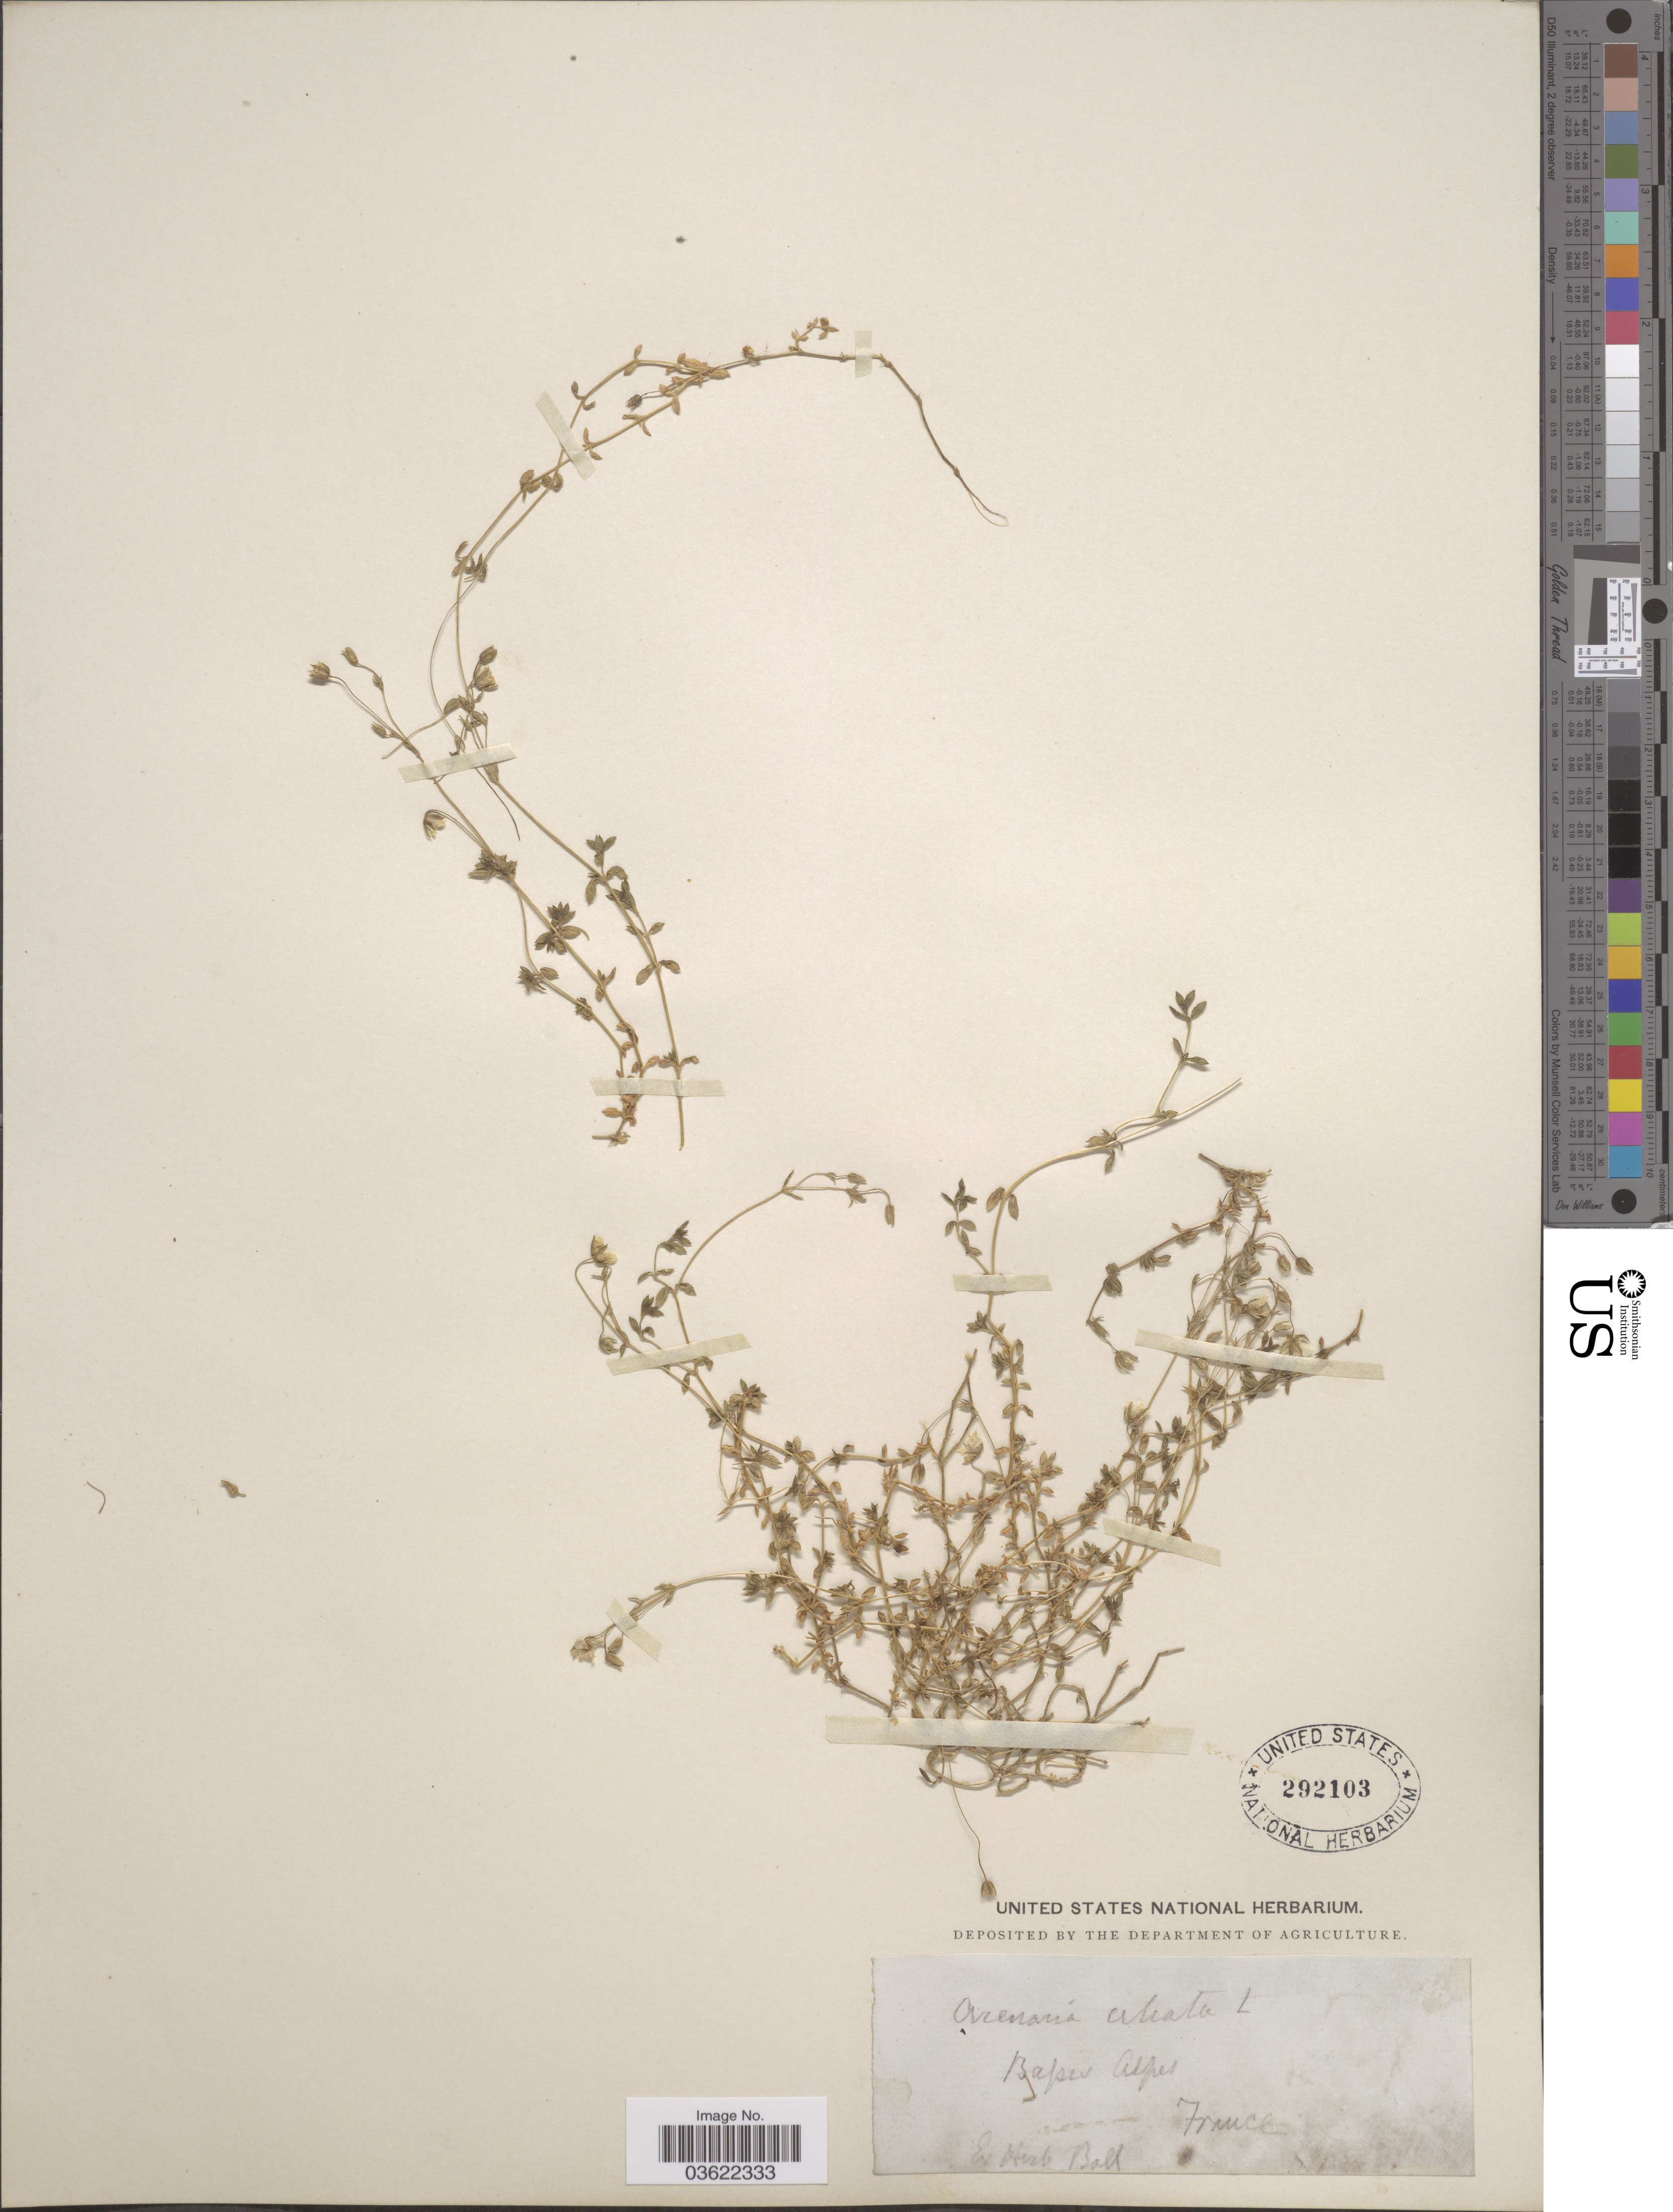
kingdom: Plantae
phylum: Tracheophyta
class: Magnoliopsida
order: Caryophyllales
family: Caryophyllaceae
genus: Arenaria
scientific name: Arenaria ciliata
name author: L.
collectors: ex herb. Ball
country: France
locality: Basses Alpes.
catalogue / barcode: US 292103